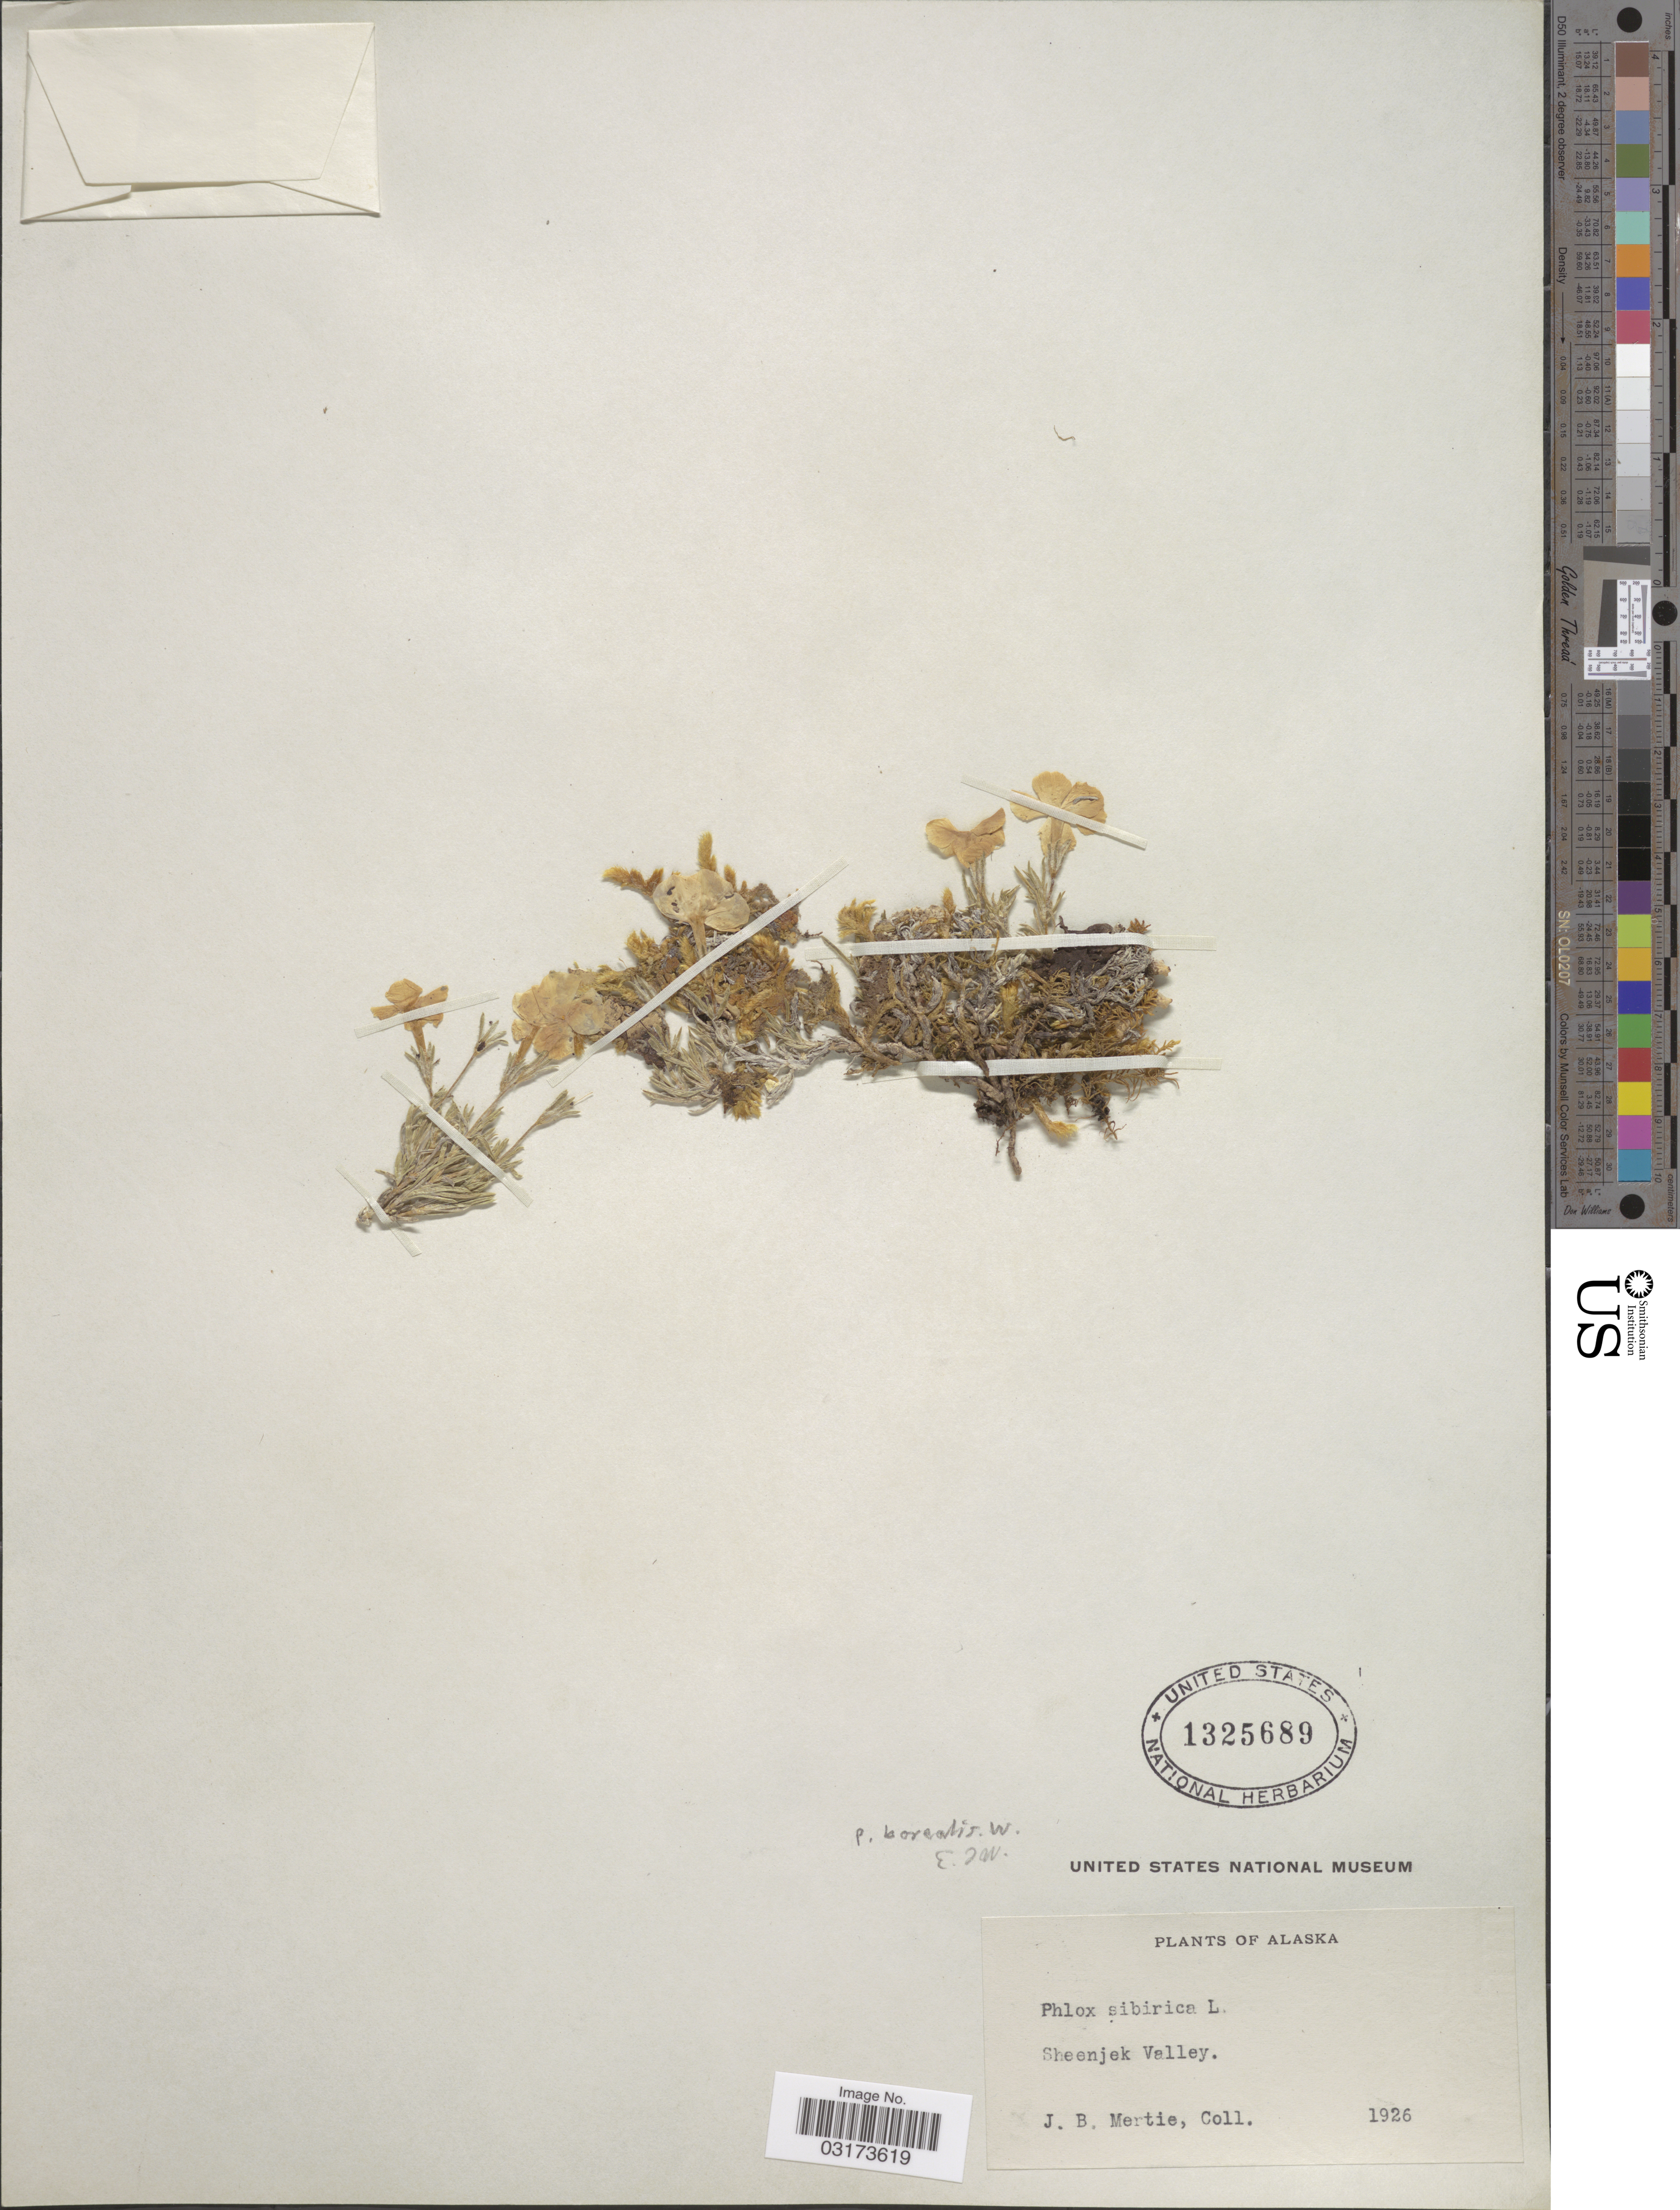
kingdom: Plantae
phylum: Tracheophyta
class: Magnoliopsida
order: Ericales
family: Polemoniaceae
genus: Phlox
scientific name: Phlox richardsonii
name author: Hook.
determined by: Mayfield, M. H.; Ferguson, C. J.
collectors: J. Mertie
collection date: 1926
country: United States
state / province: Alaska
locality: Sheenjek Valley.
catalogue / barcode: US 1325689